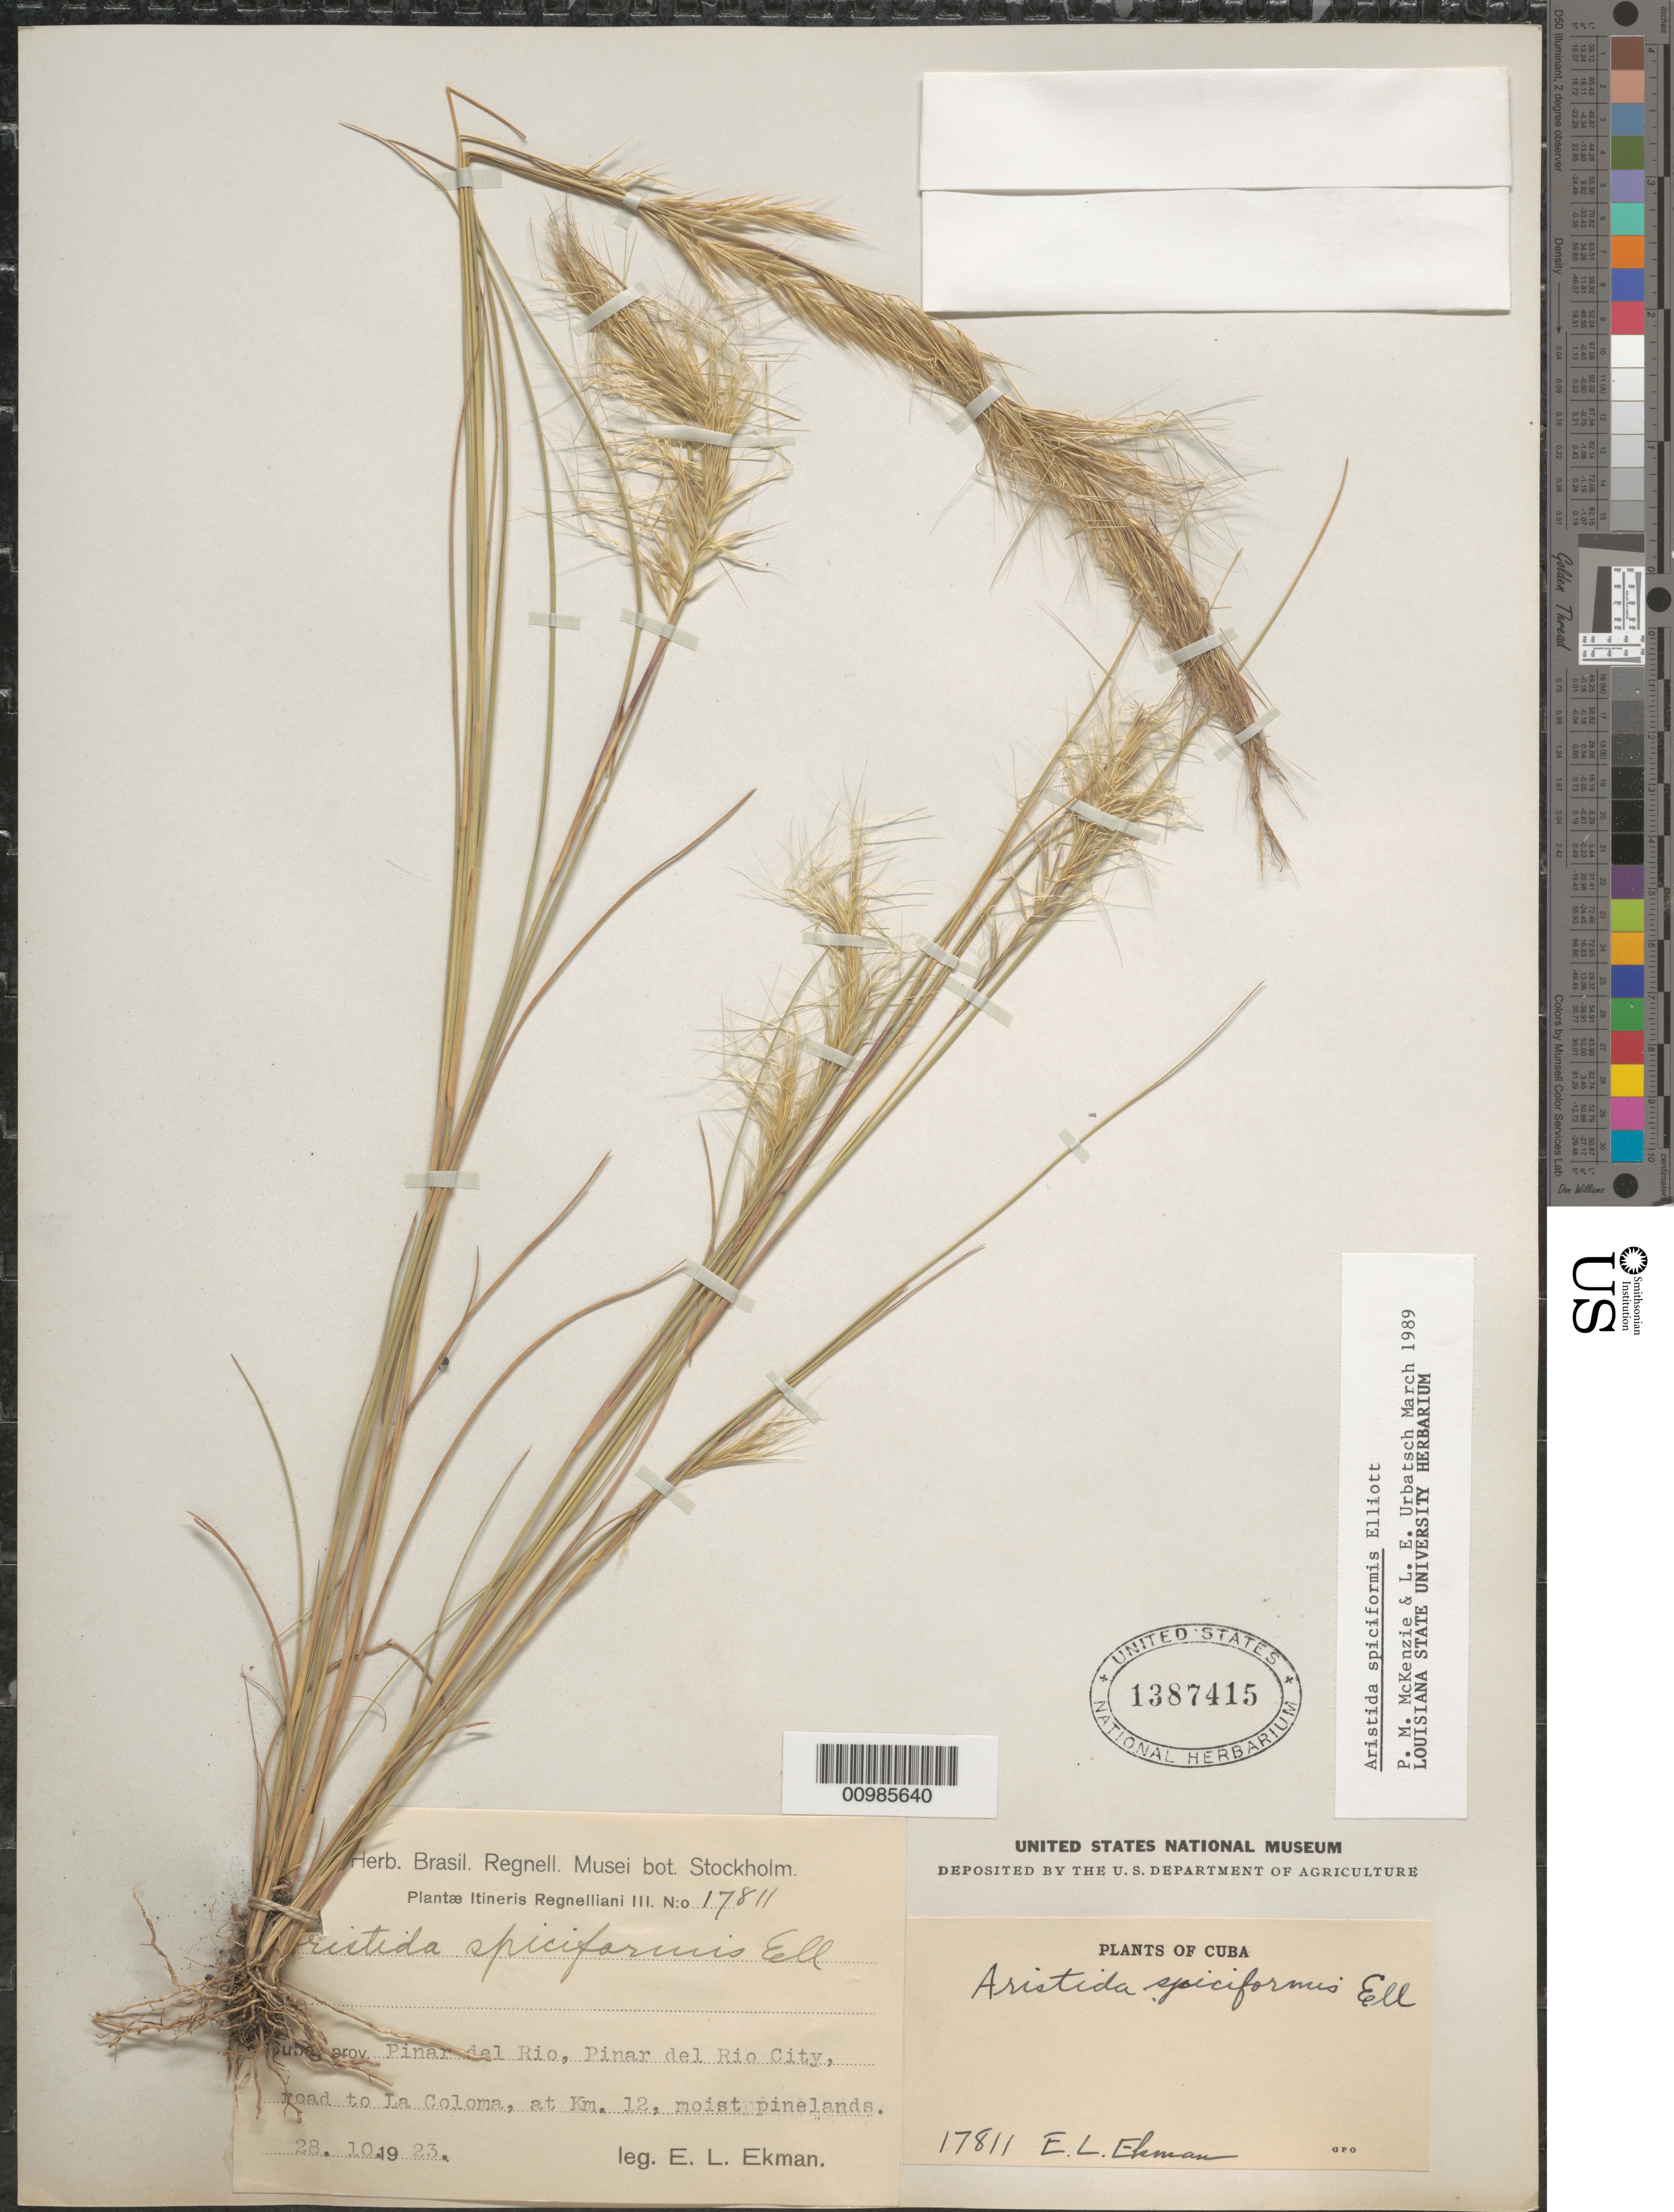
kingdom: Plantae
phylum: Tracheophyta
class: Liliopsida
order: Poales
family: Poaceae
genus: Aristida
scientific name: Aristida spiciformis subsp. spiciformis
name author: Elliott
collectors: E. L. Ekman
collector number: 17811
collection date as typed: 28 Oct 1923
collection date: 1923-10-28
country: Cuba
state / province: Pinar del Rio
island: Cuba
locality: Pinar del Rio City, road to La Coloma at Km 12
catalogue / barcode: US 1387415